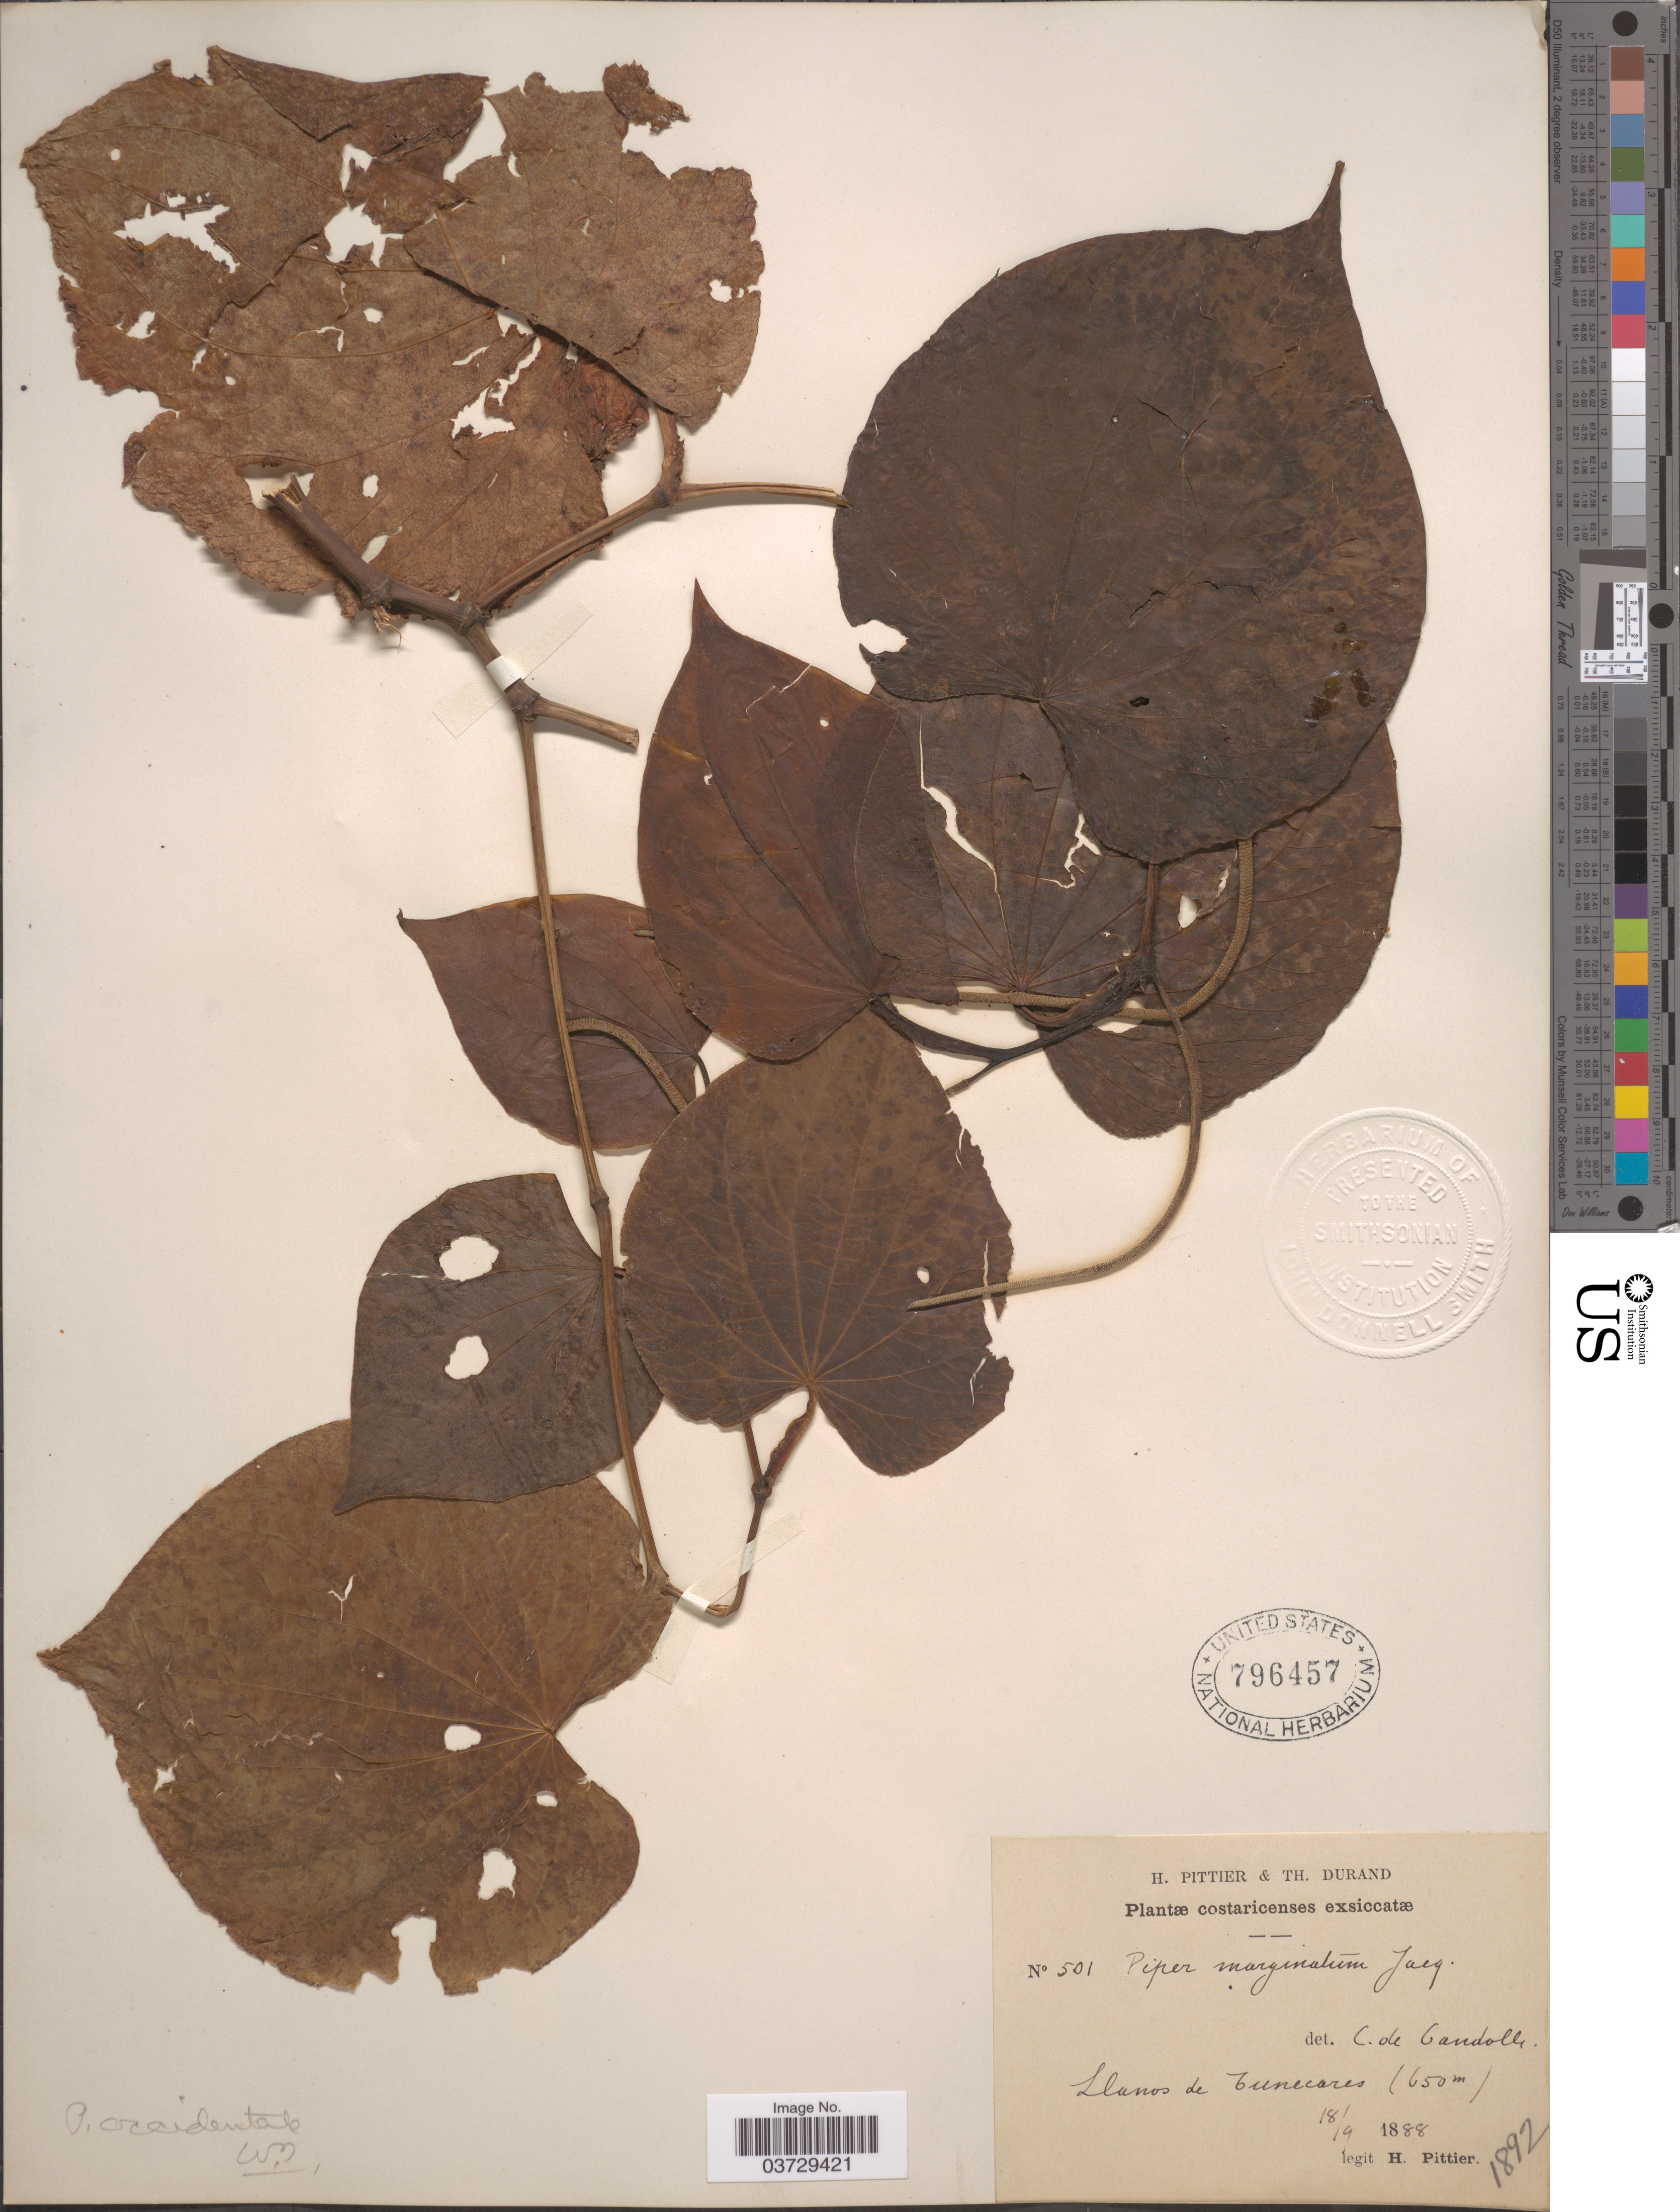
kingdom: Plantae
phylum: Tracheophyta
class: Magnoliopsida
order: Piperales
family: Piperaceae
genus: Piper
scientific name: Piper marginatum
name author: Jacq.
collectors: H. F. Pittier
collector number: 501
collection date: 1888-09-18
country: Costa Rica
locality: Llanos de Tunecares.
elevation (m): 650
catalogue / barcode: US 796457